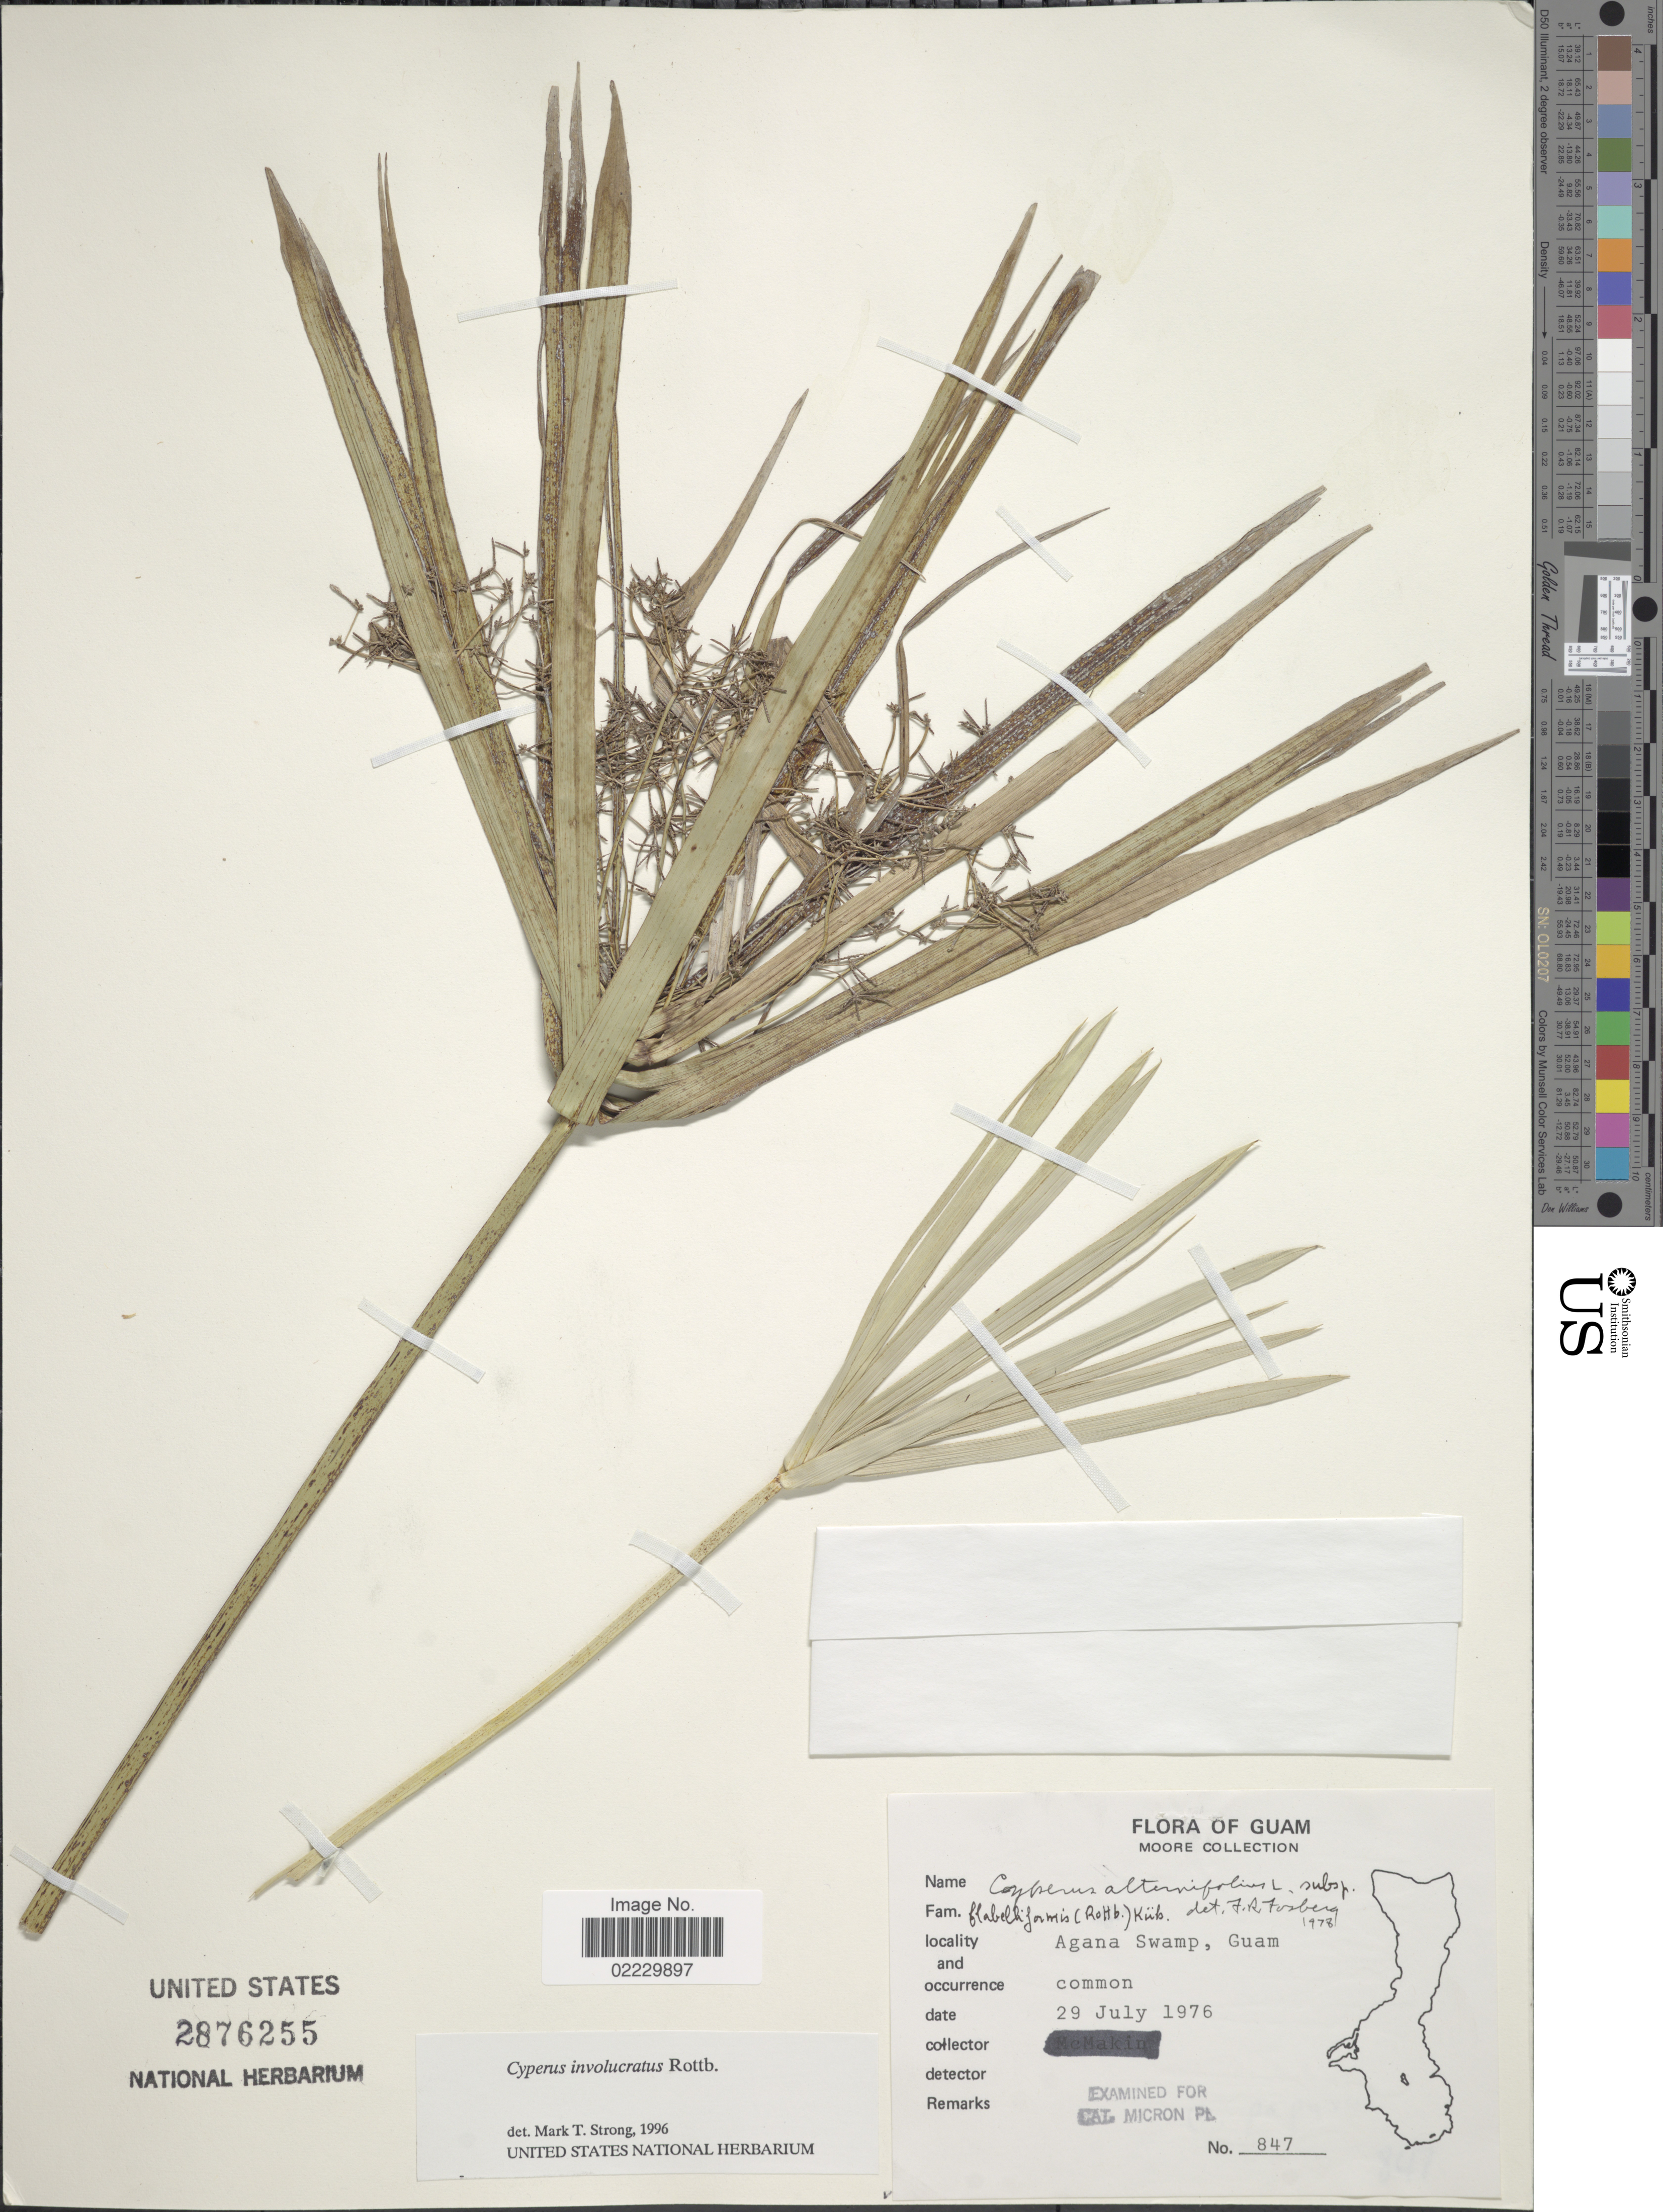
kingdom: Plantae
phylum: Tracheophyta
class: Liliopsida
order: Poales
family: Cyperaceae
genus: Cyperus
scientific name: Cyperus involucratus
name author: Rottb.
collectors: -. Moore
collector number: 847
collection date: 1976-07-29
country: Guam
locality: Agana Swamp, Guam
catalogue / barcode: US 2876255